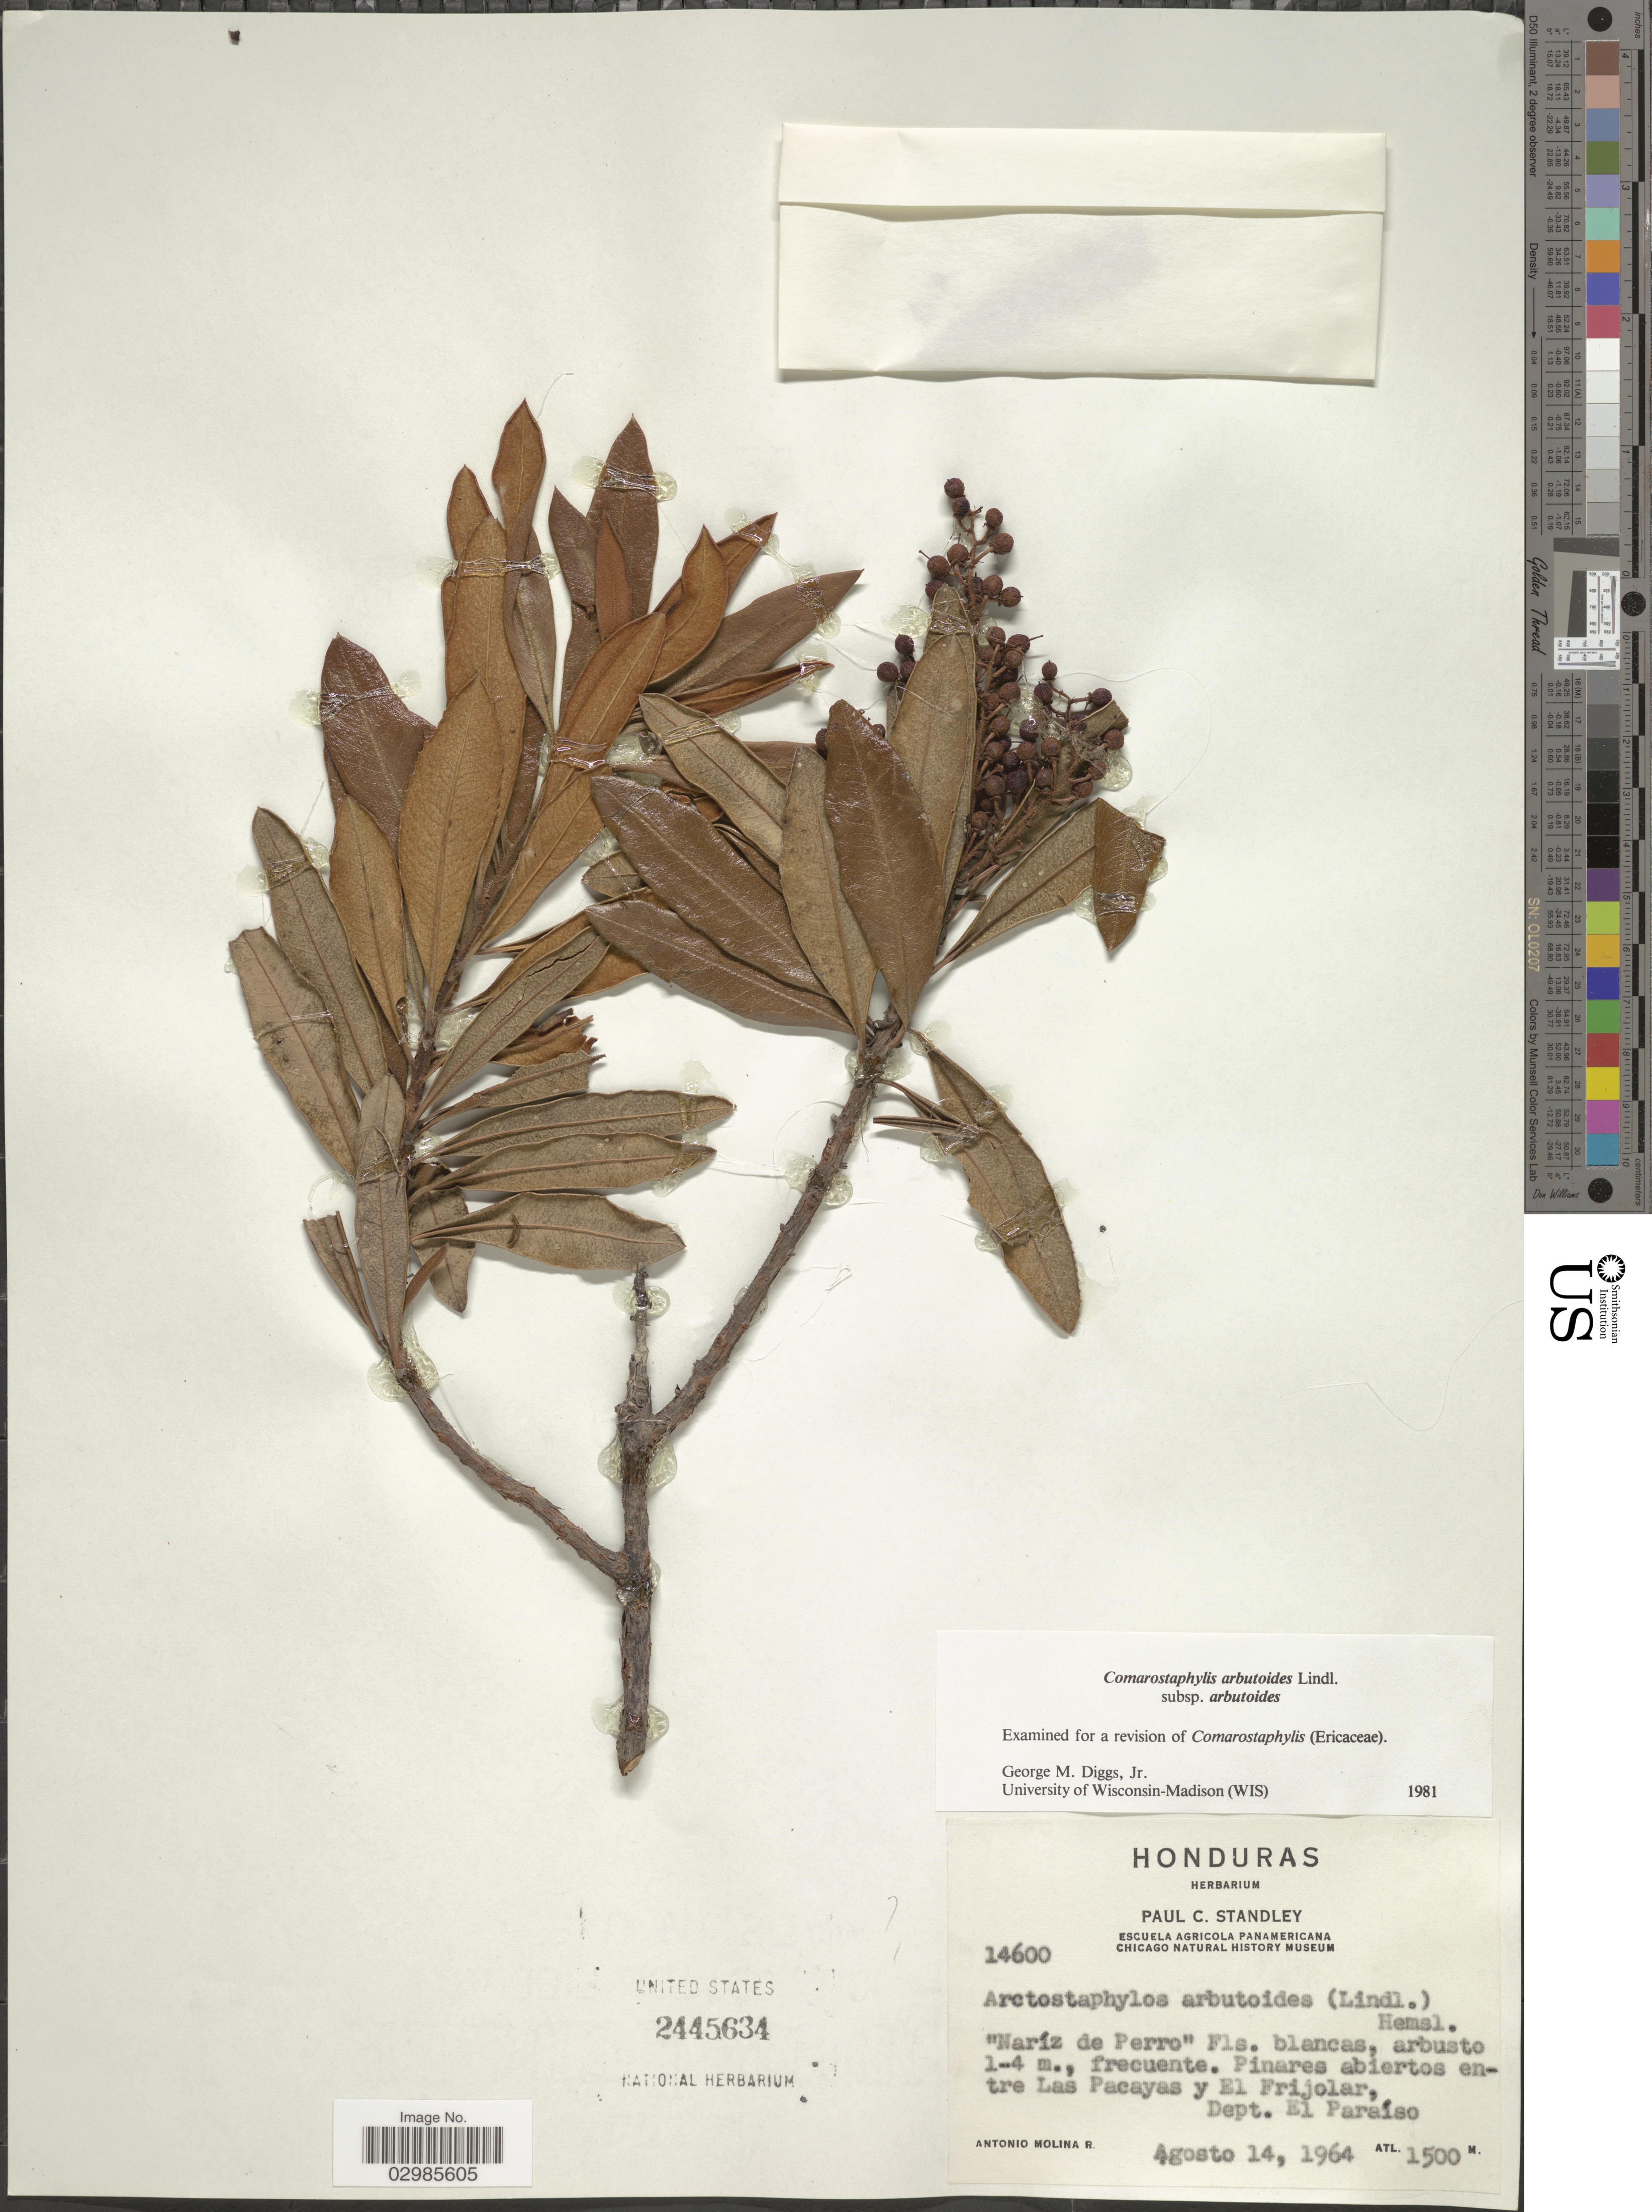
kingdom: Plantae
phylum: Tracheophyta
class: Magnoliopsida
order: Ericales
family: Ericaceae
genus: Comarostaphylis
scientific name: Comarostaphylis arbutoides subsp. arbutoides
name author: Lindl.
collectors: A. Molina R.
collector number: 14600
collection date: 1964-08-14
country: Honduras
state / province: El Paraíso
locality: Pinares abiertos entre Las Pacayas y El Frijolar, Dept. El Paraíso.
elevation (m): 1500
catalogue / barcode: US 2445634